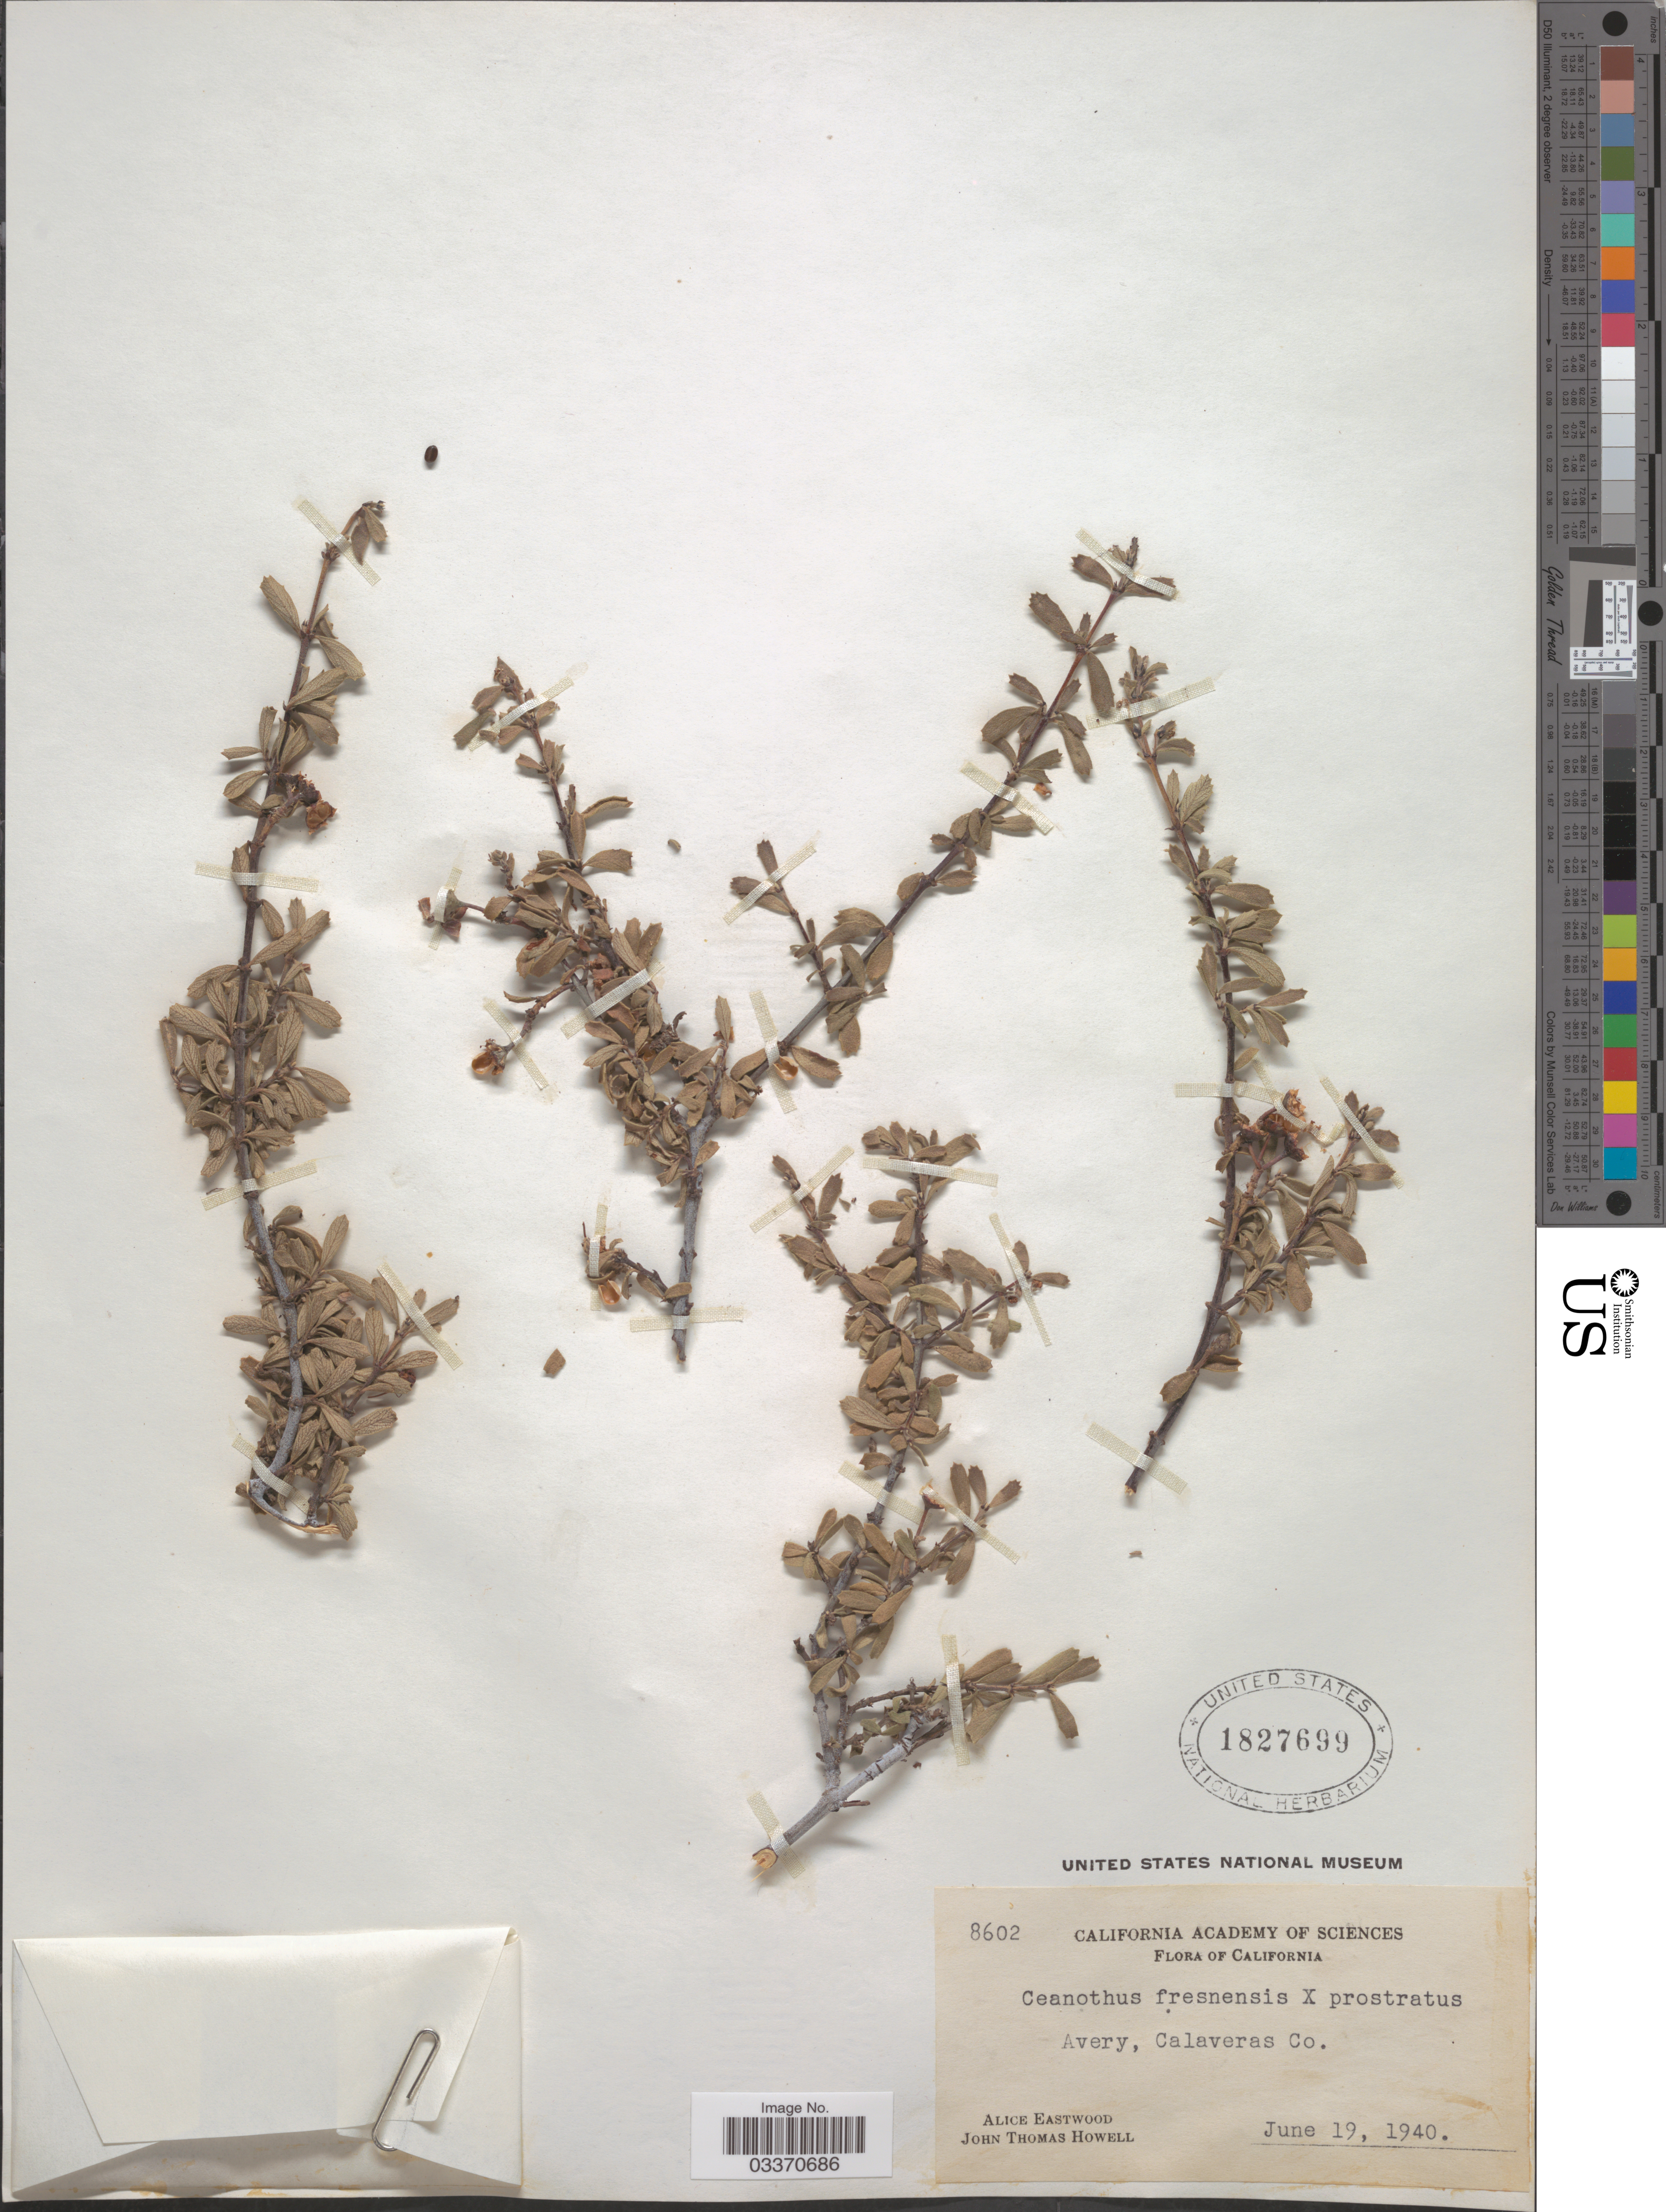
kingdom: Plantae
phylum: Tracheophyta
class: Magnoliopsida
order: Rosales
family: Rhamnaceae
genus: Ceanothus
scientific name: Ceanothus fresnensis x C. prostratus Benth.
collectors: A. Eastwood & J. T. Howell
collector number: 8602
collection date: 1940-06-19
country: United States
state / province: California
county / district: Calaveras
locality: Avery, Calaveras Co.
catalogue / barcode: US 1827699